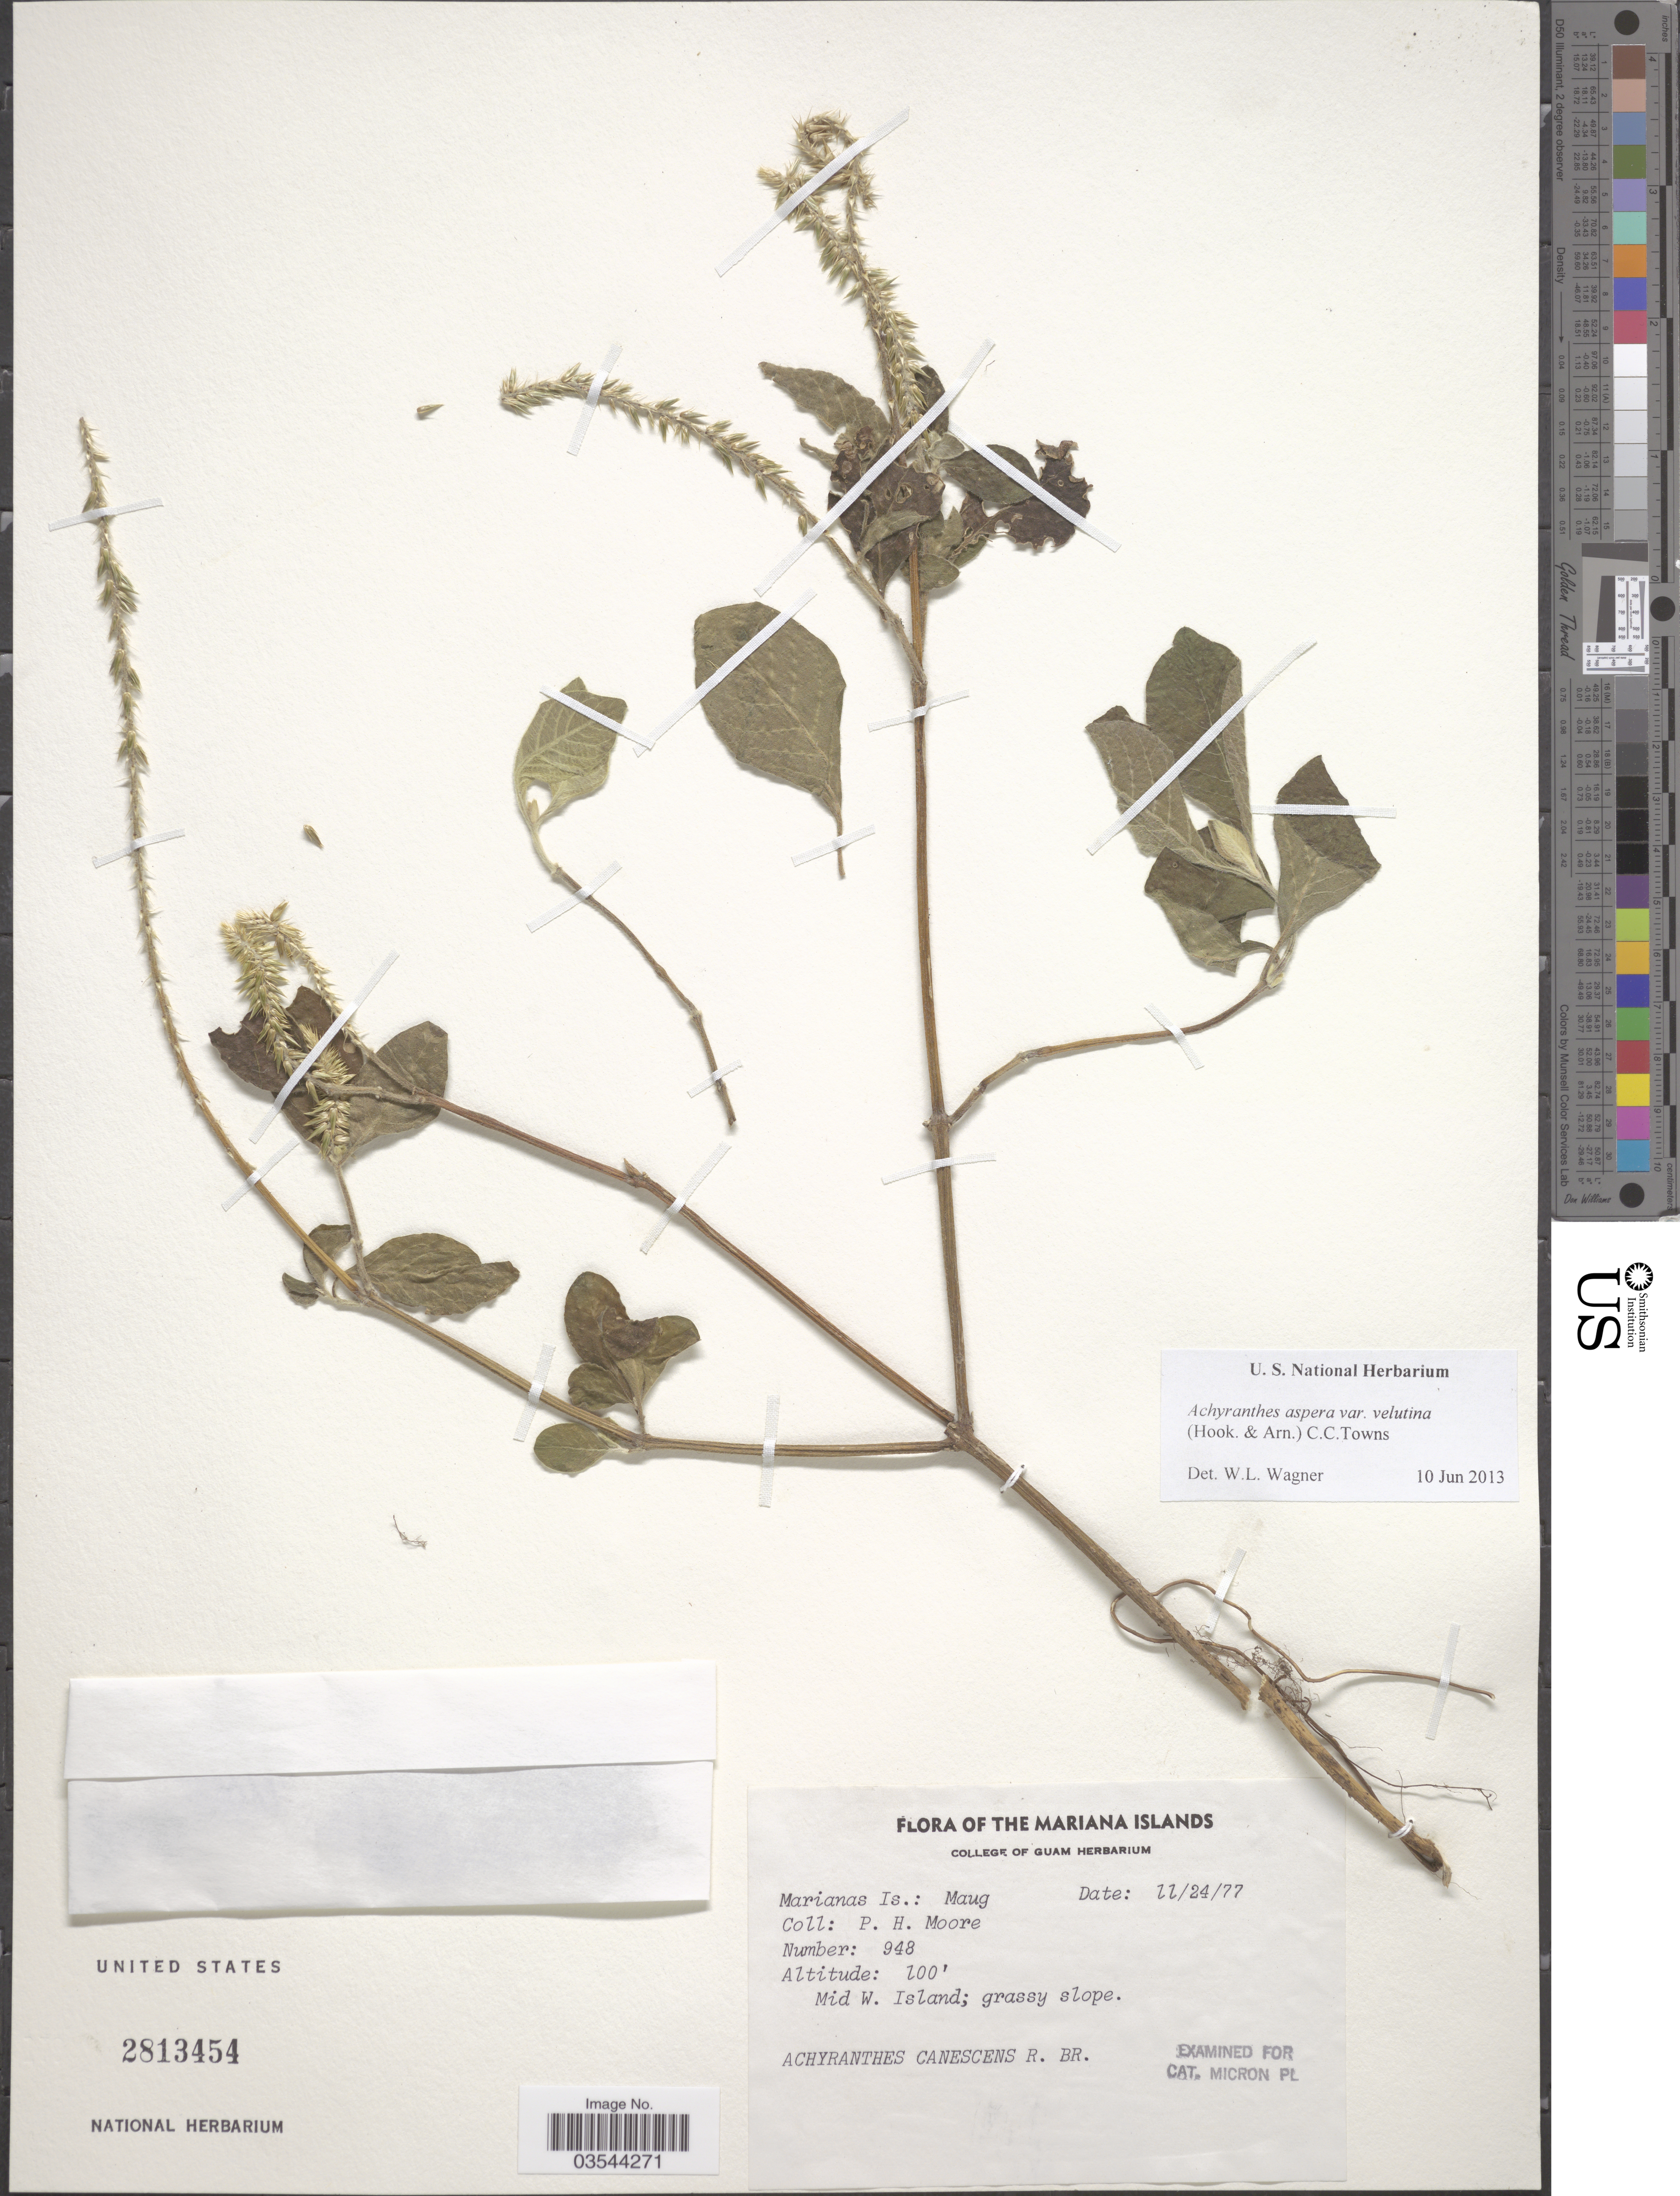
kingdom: Plantae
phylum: Tracheophyta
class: Magnoliopsida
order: Caryophyllales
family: Amaranthaceae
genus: Achyranthes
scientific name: Achyranthes aspera var. velutina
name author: (Hook. & Arn.) C. C. Towns.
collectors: P. H. Moore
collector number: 948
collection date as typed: Transcribed d/m/y: 24/11/77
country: Northern Mariana Islands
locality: Marianas Is.: Maug. Mi W. Island.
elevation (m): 30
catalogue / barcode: US 2813454